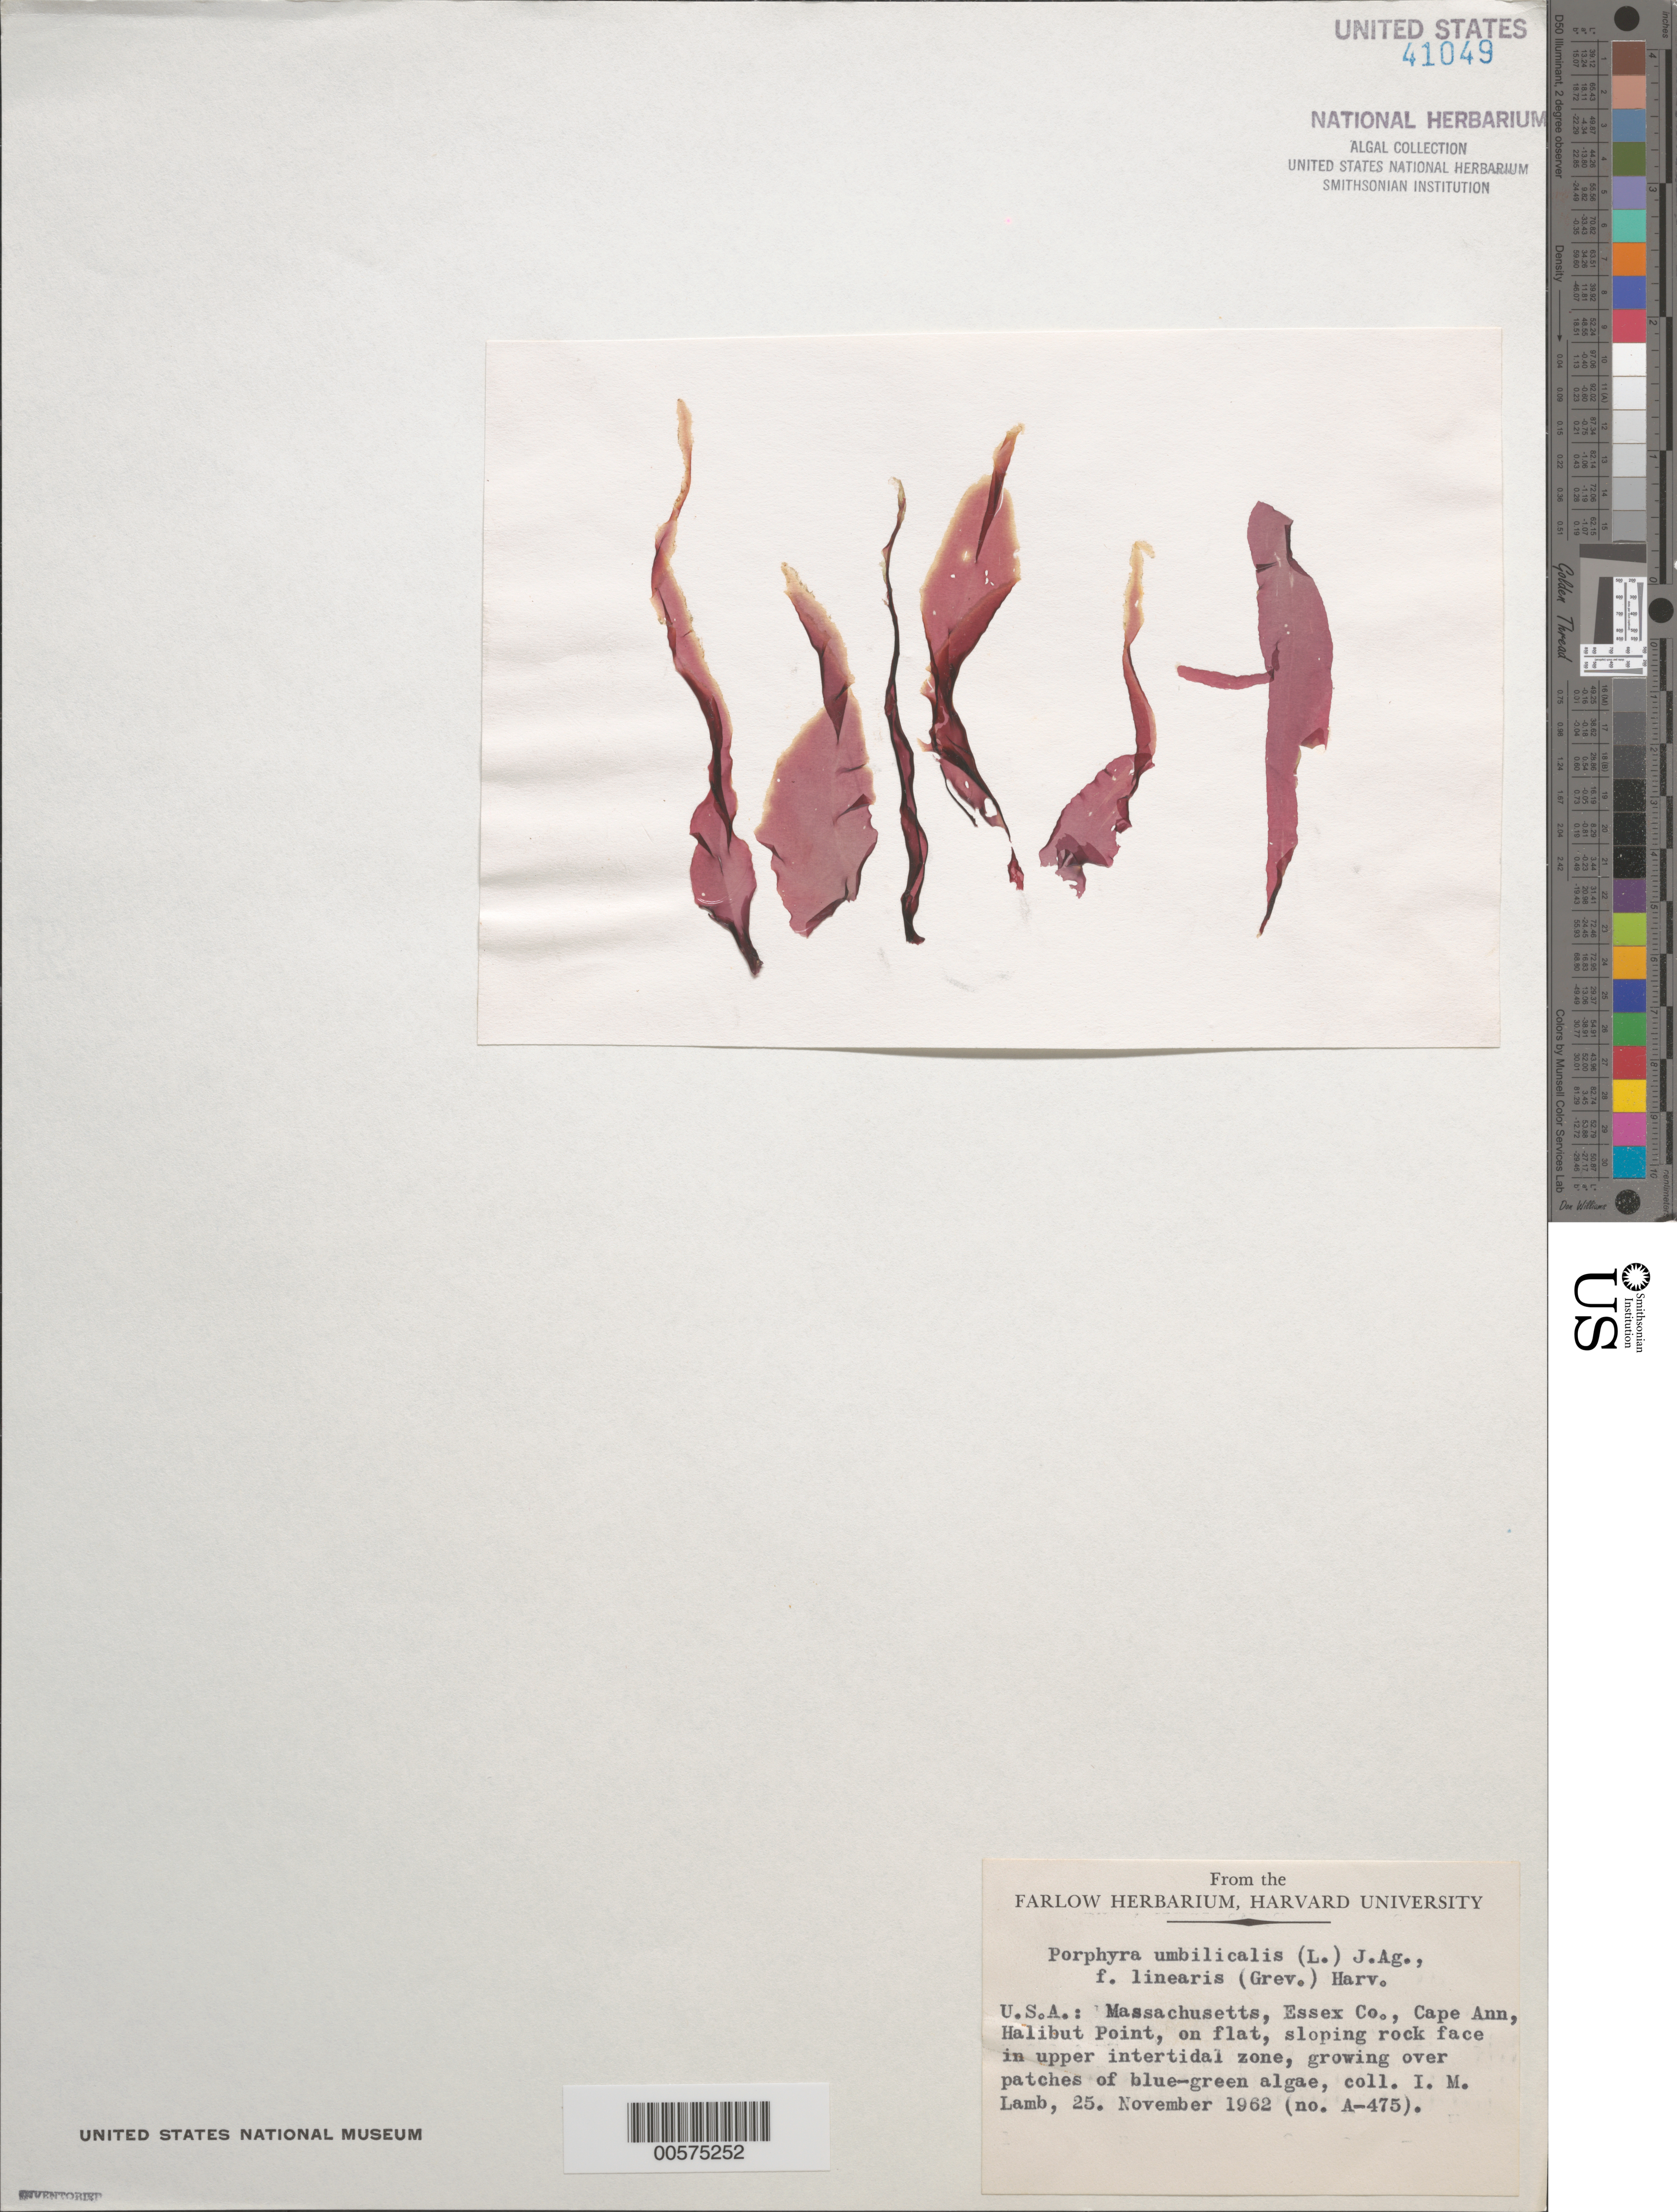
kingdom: Plantae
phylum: Rhodophyta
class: Bangiophyceae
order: Bangiales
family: Bangiaceae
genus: Porphyra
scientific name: Porphyra umbilicalis f. linearis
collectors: I. M. Lamb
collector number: A-475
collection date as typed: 25 Nov 1962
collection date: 1962-11-25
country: United States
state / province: Massachusetts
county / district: Essex County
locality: Halibut Point, Cape Ann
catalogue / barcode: US 41049